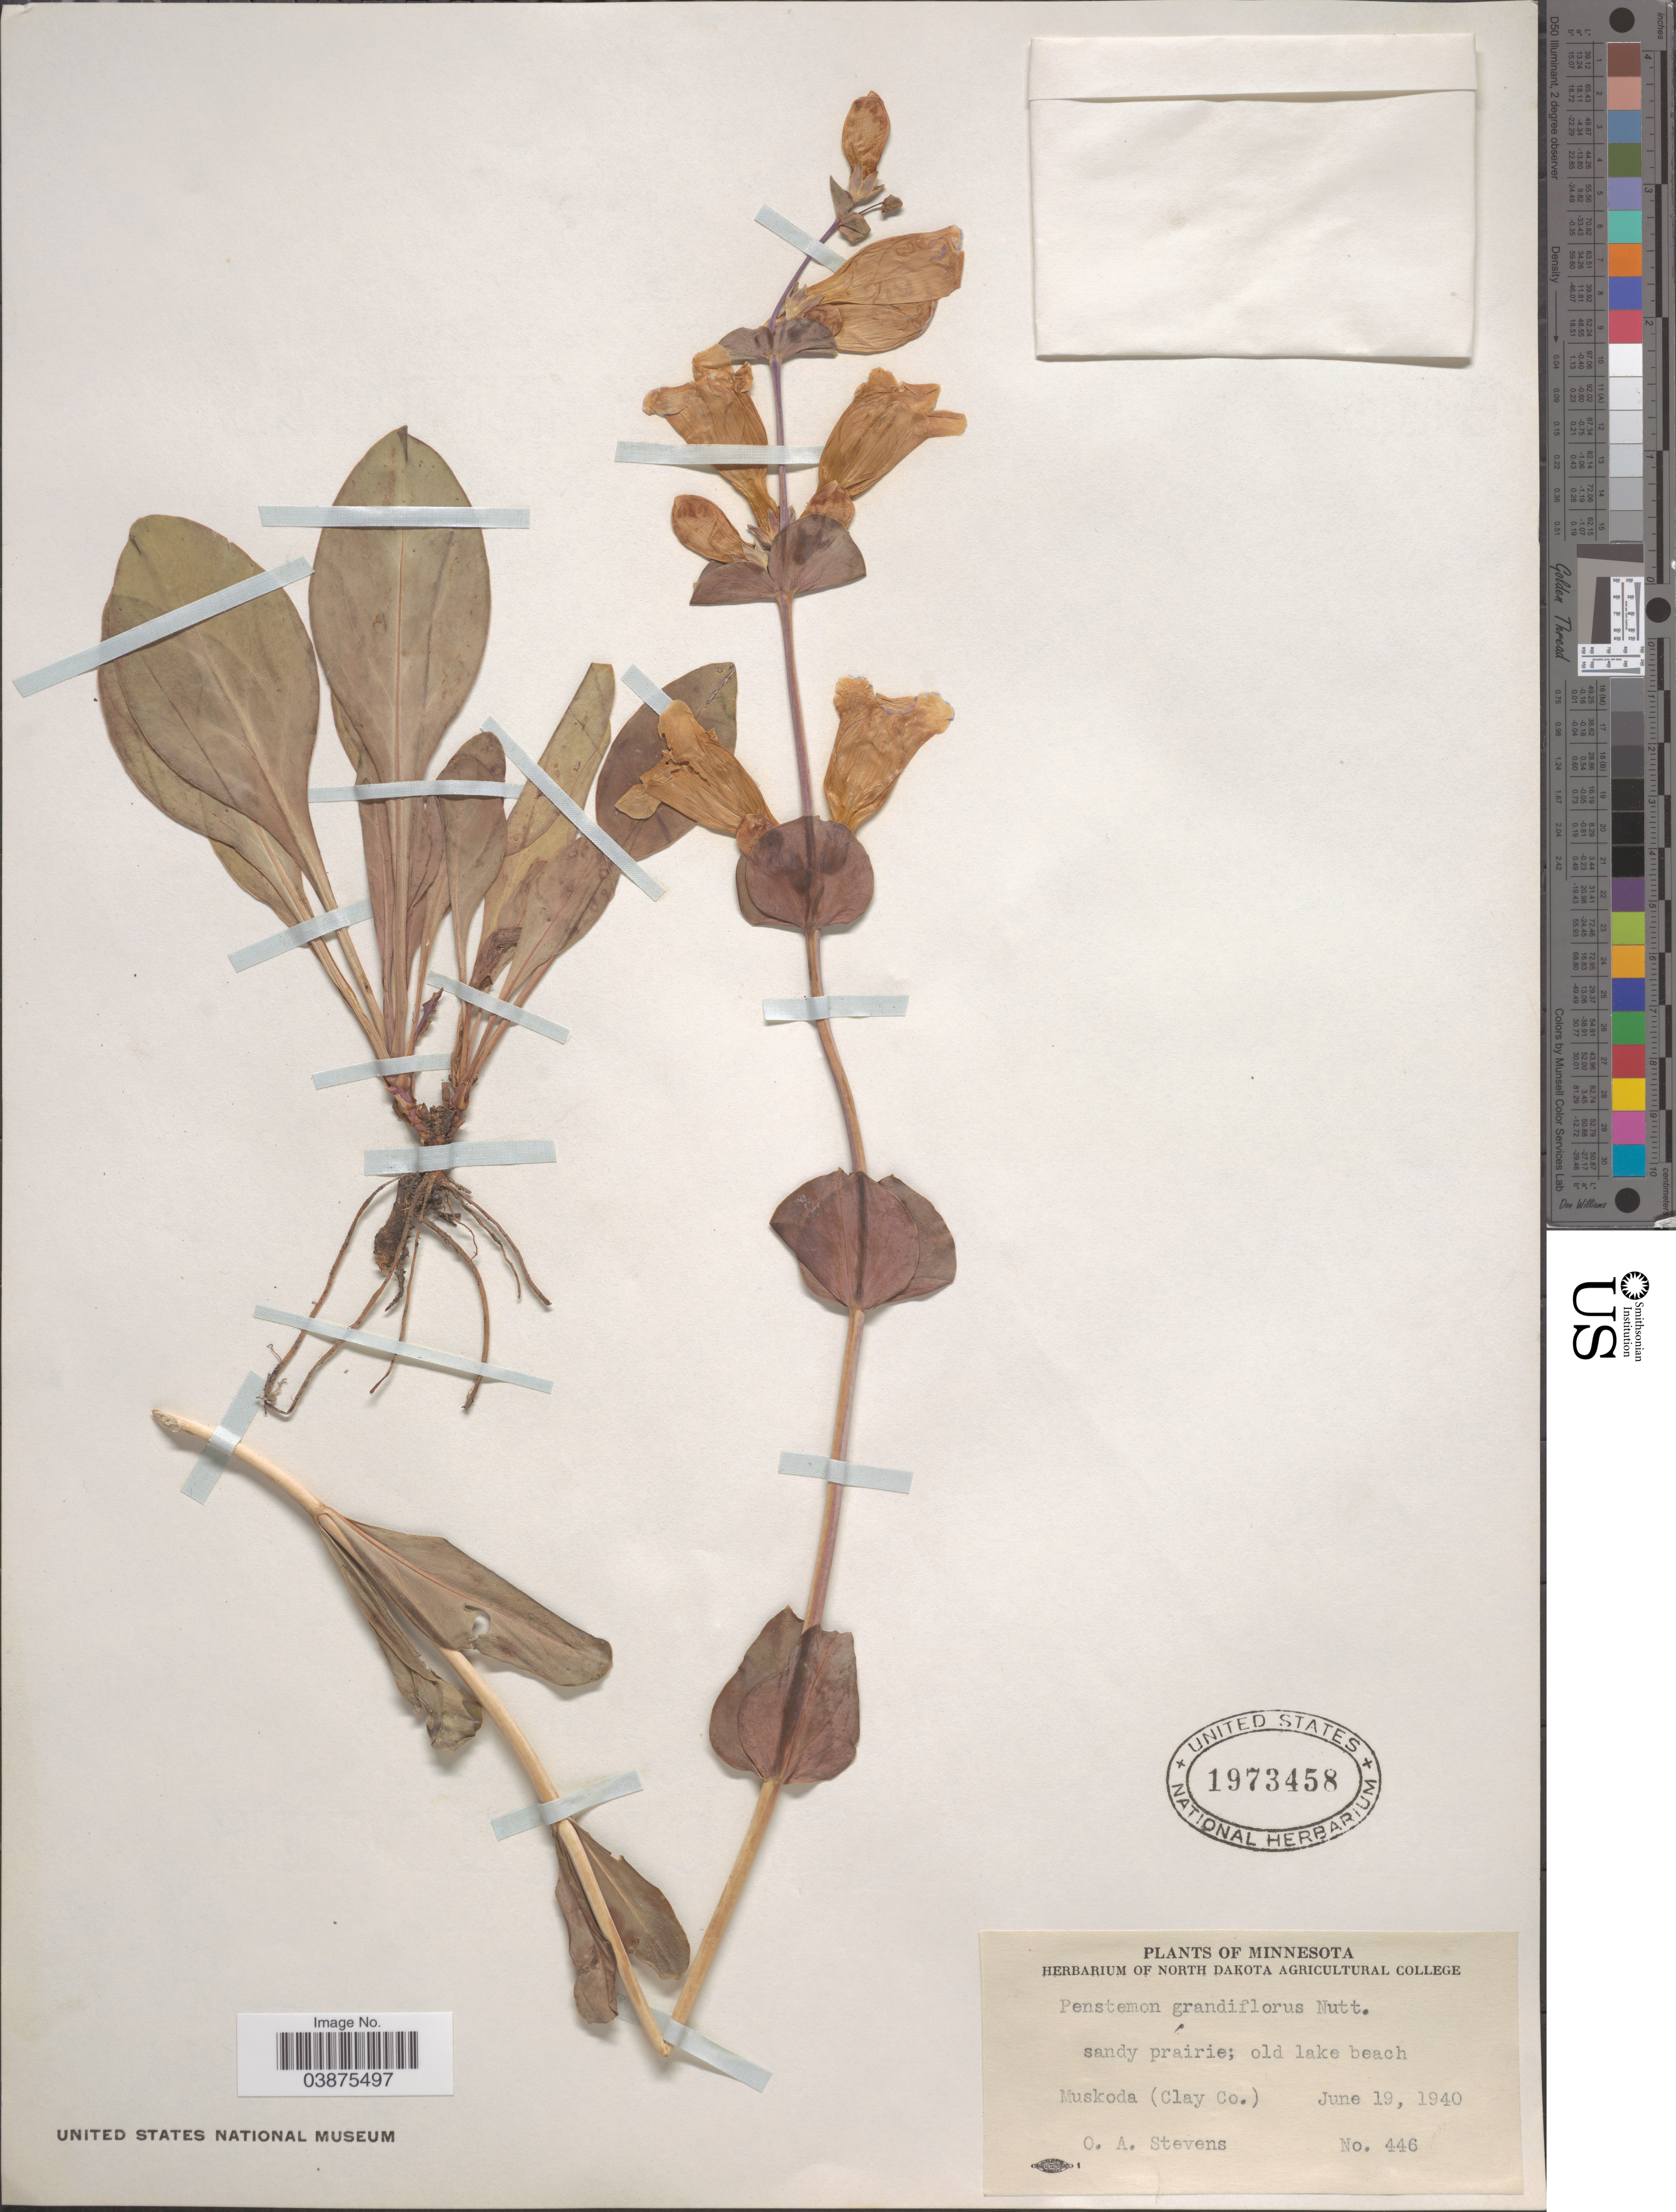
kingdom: Plantae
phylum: Tracheophyta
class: Magnoliopsida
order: Lamiales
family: Plantaginaceae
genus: Penstemon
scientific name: Penstemon grandiflorus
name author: Nutt.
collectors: O. A. Stevens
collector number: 446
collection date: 1940-06-19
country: United States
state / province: Minnesota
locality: Old lake beach Muskoda (Clay Co.).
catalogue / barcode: US 1973458